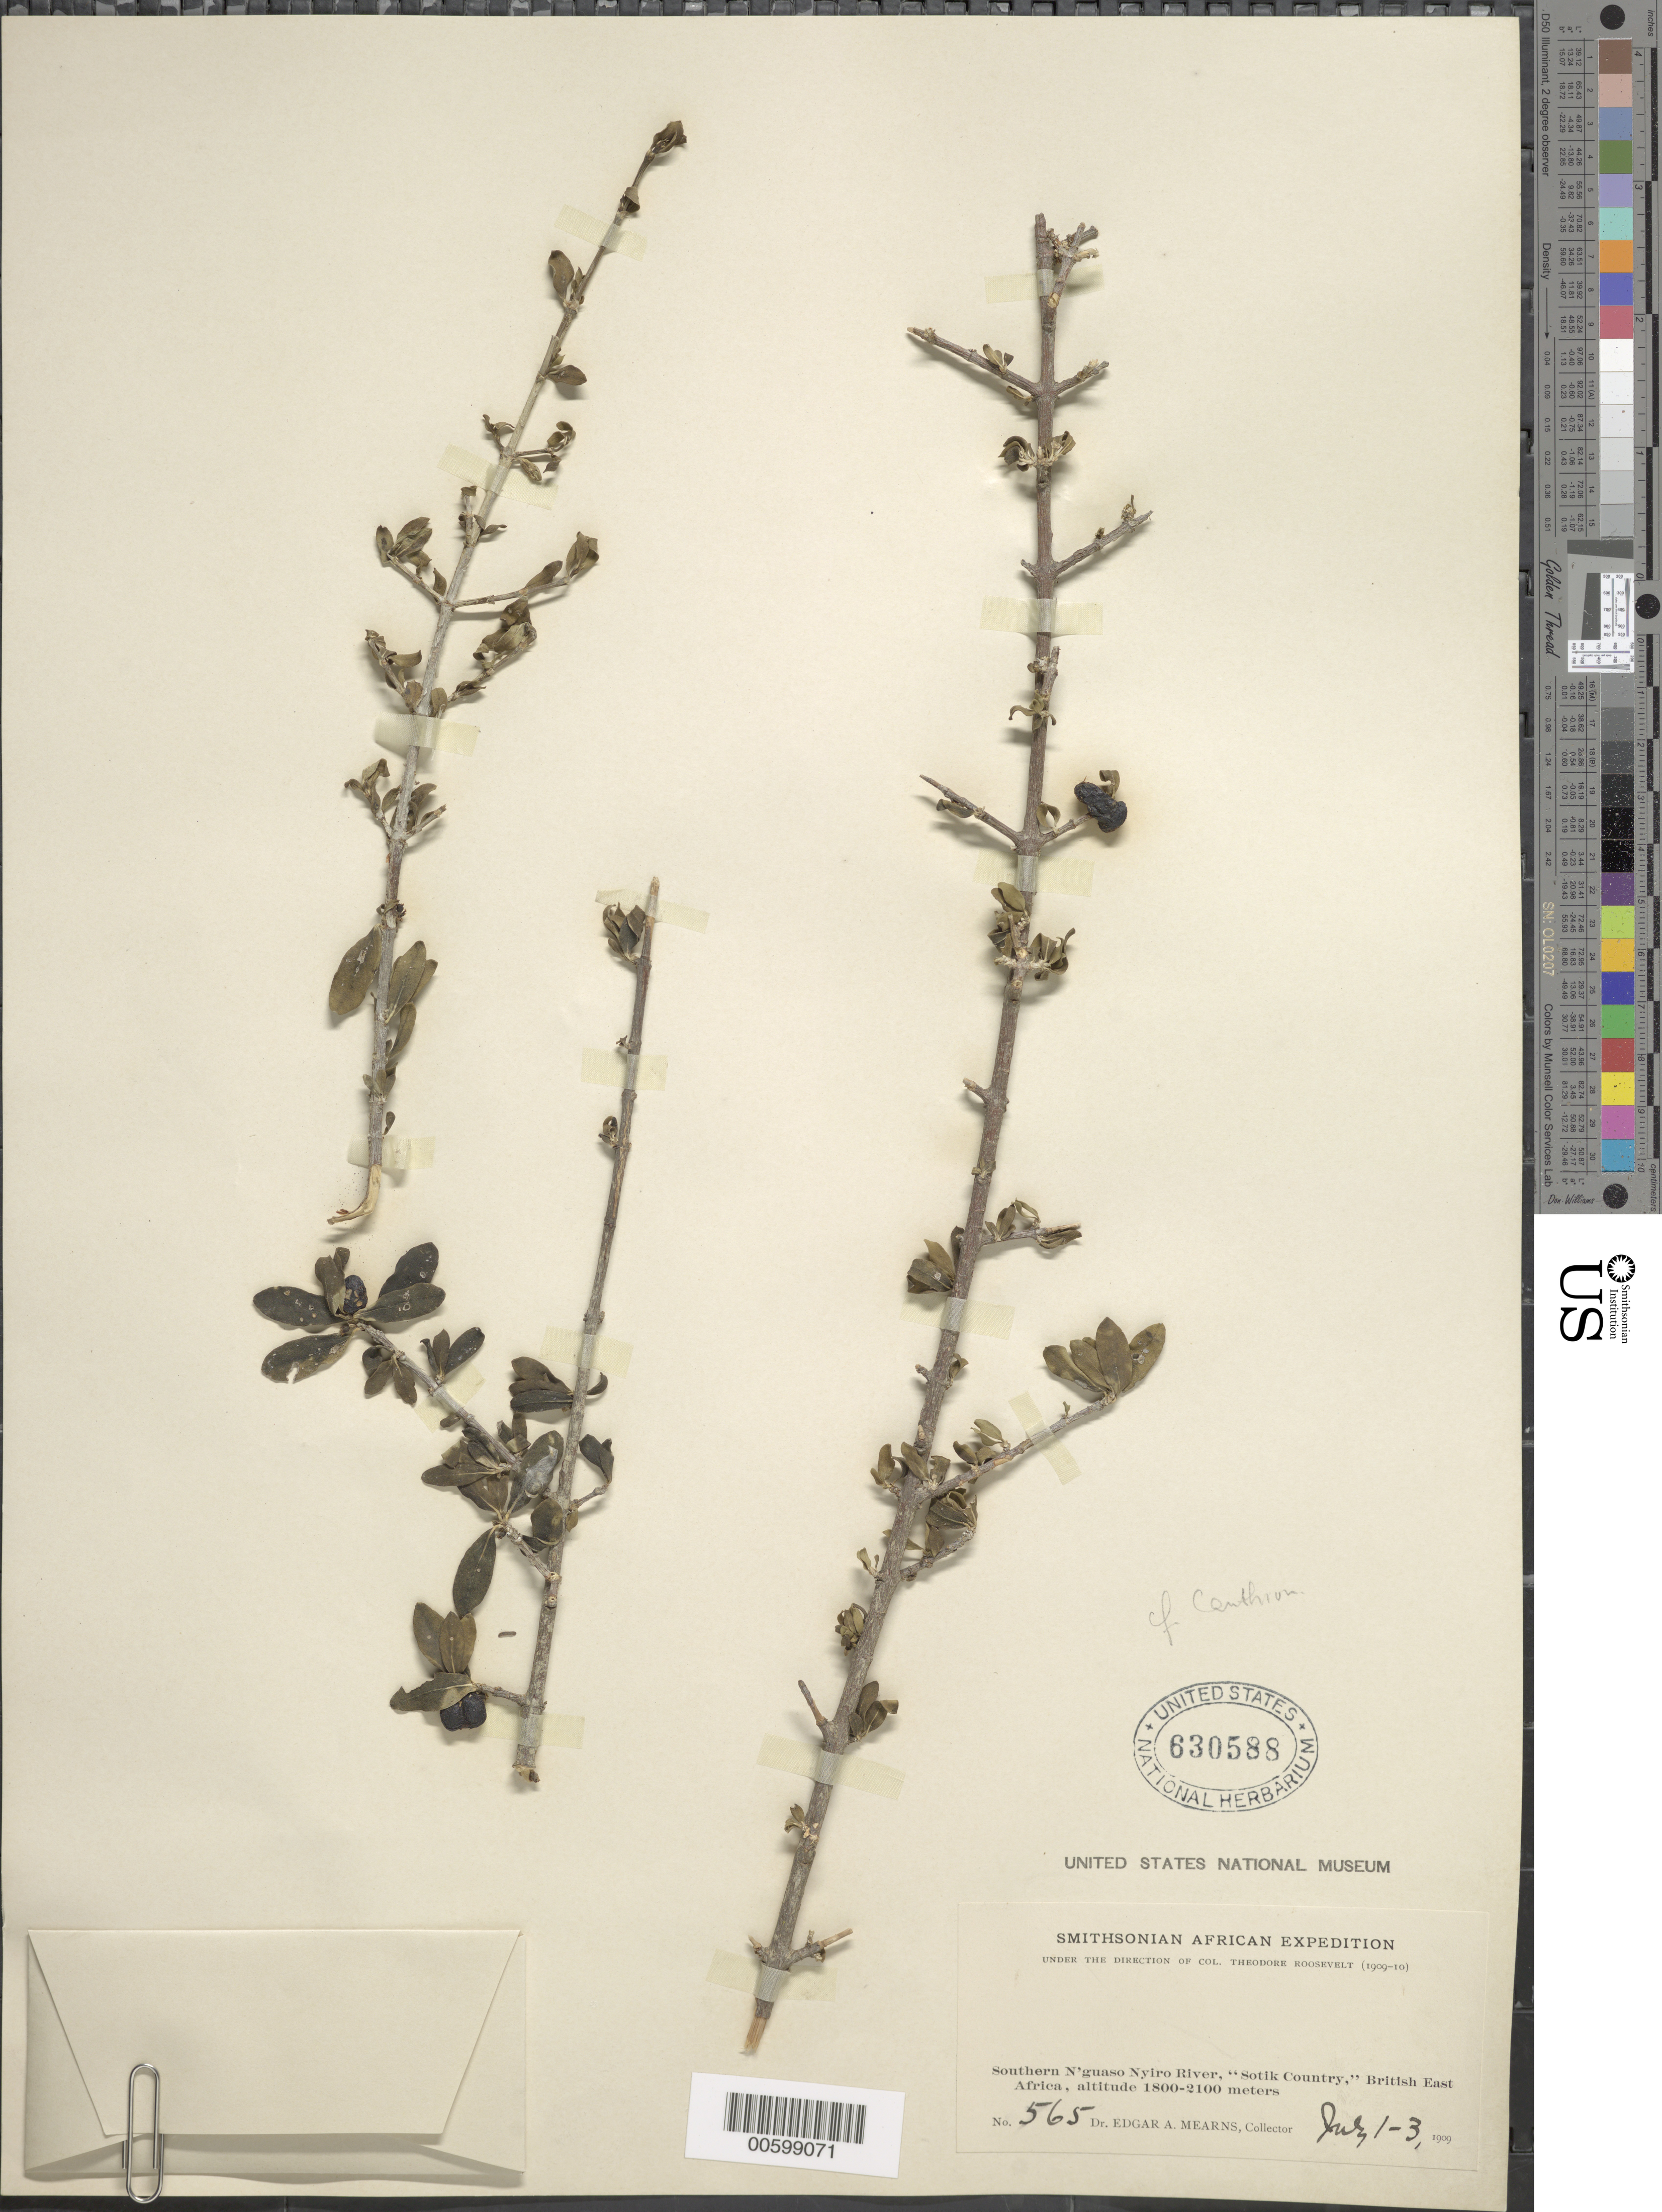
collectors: E. A. Mearns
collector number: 565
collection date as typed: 01 Jul 1909 to 03 Jul 1909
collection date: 1909-07-01/1909-07-03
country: Kenya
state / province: Bomet / Narok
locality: Southern N'guaso Nyiro River, " Sotik Country"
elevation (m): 1800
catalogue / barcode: US 630588